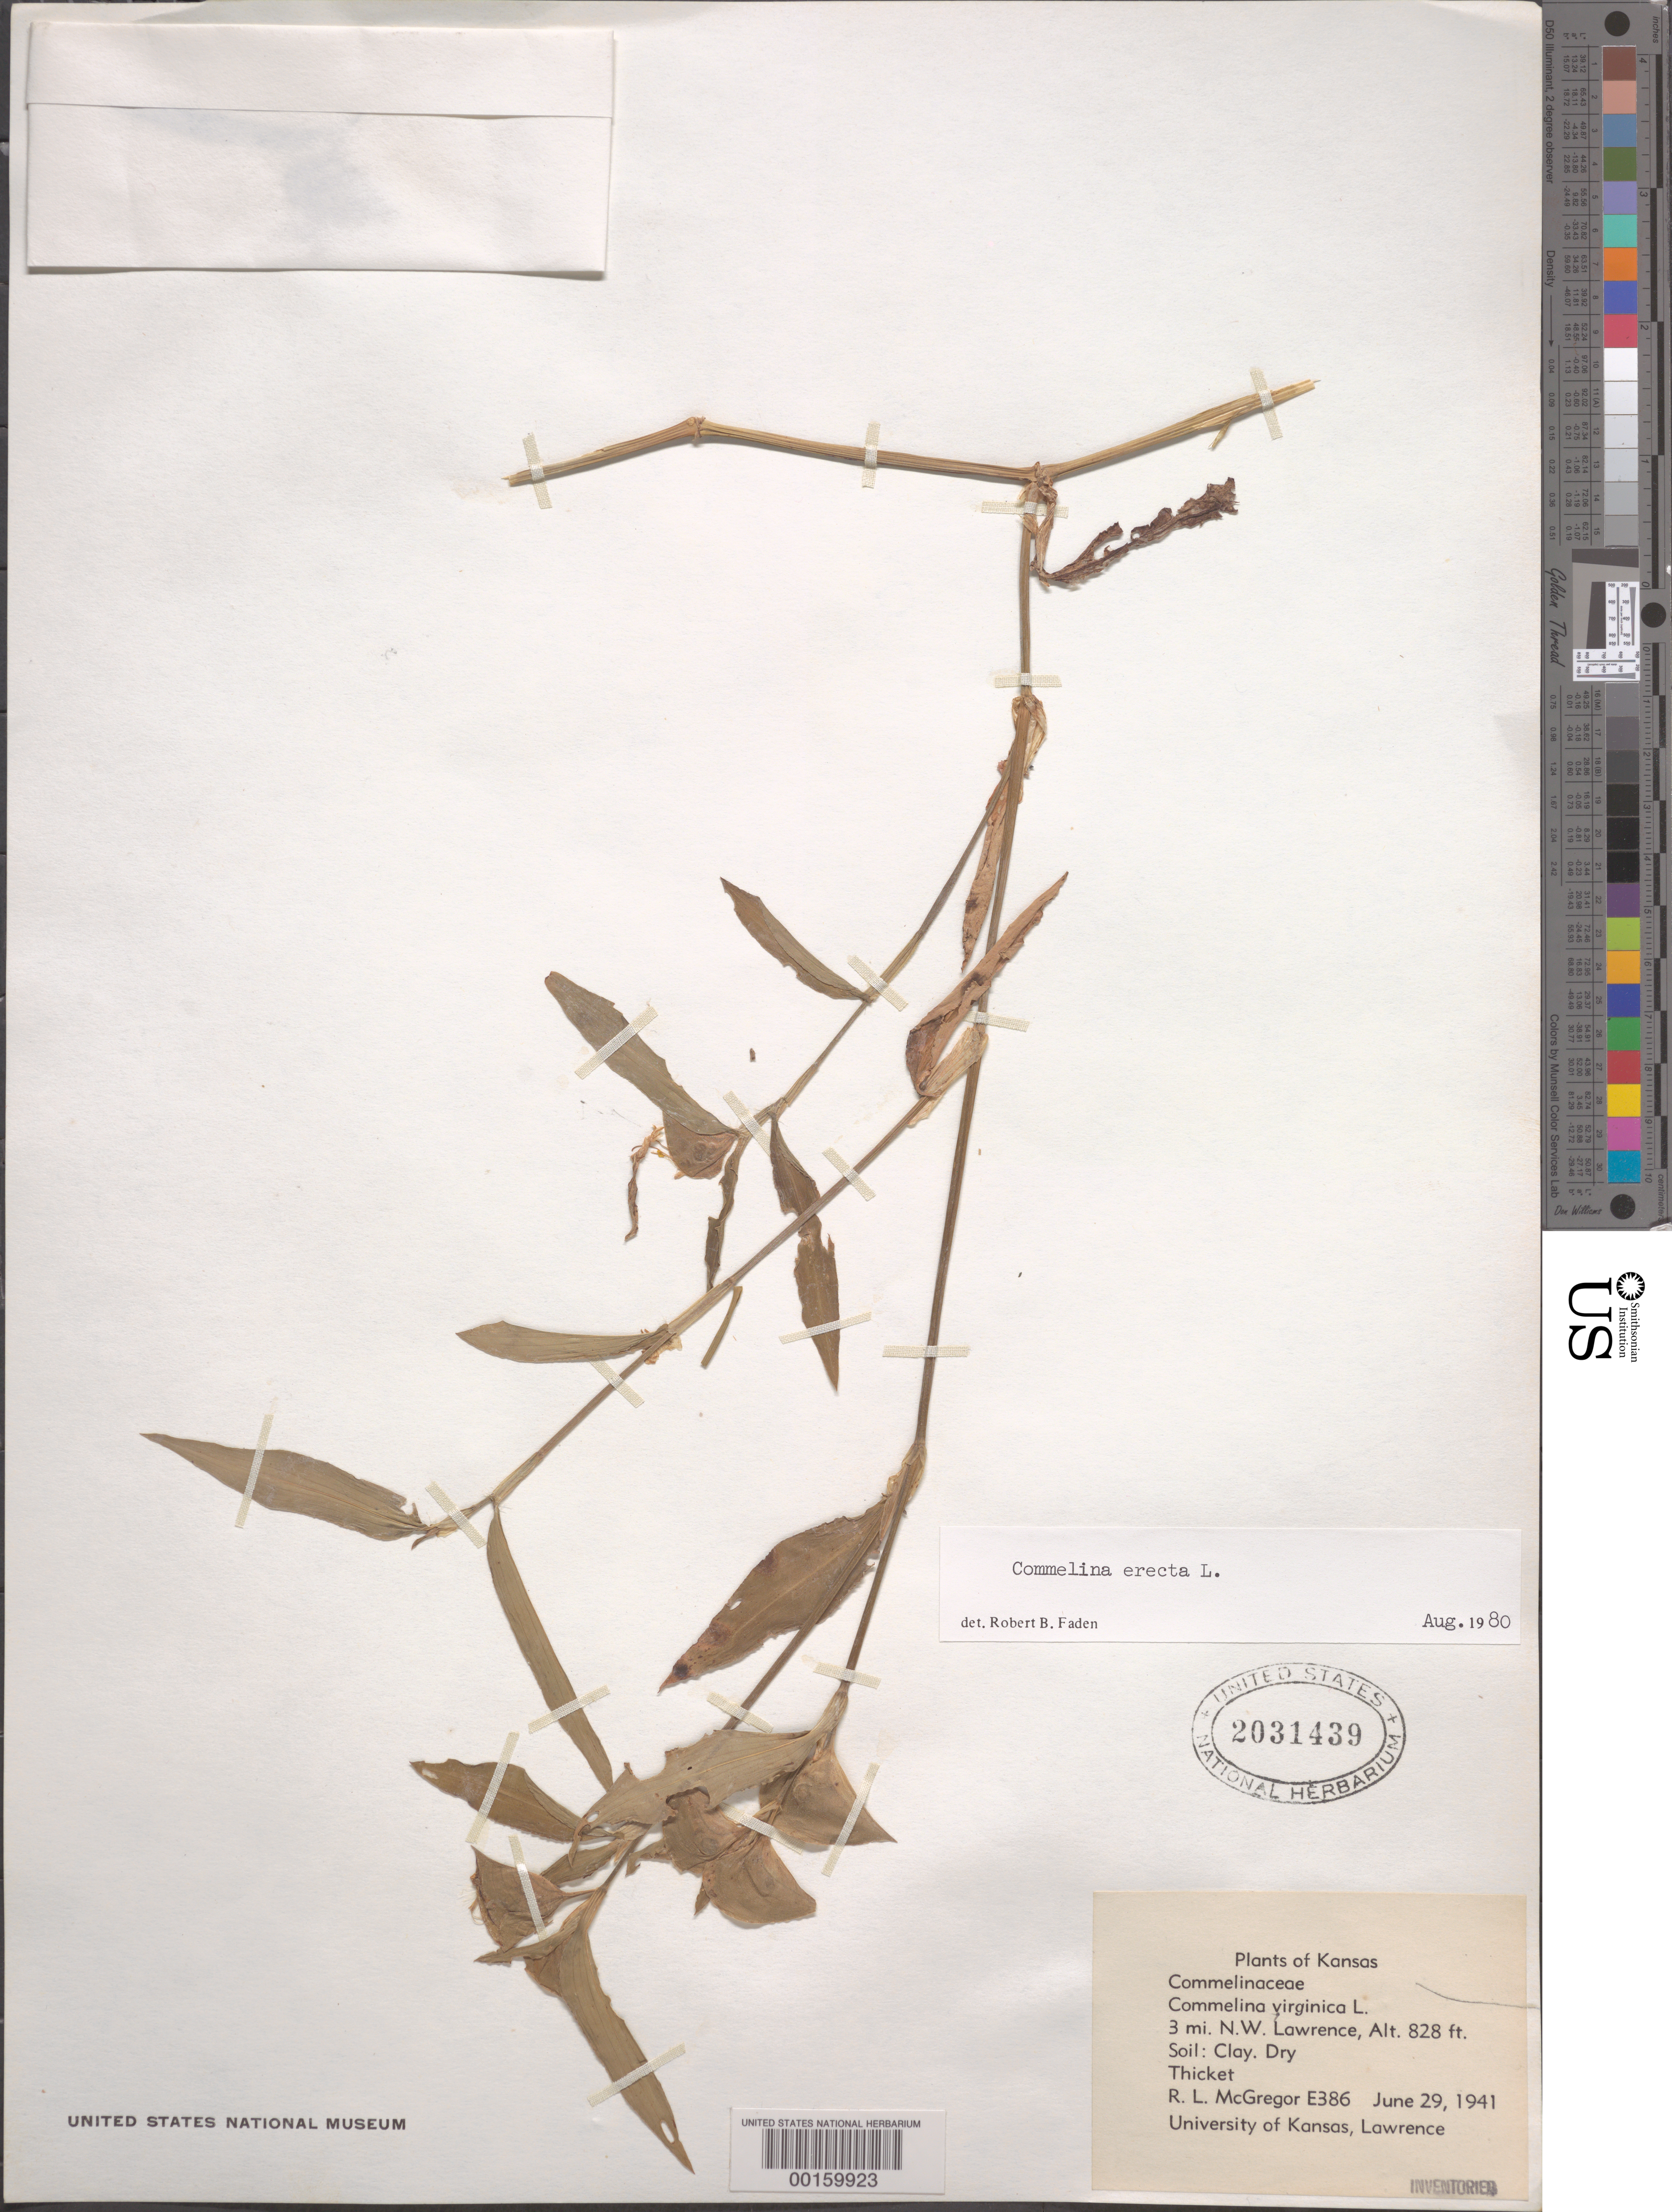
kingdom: Plantae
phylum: Tracheophyta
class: Liliopsida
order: Commelinales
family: Commelinaceae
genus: Commelina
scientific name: Commelina erecta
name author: L.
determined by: Faden, Robert B., (US), Smithsonian Institution - National Museum of Natural History (UNITED STATES)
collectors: R. L. McGregor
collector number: E386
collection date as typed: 29 Jun 1941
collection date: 1941-06-29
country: United States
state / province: Kansas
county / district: Douglas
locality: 3 mi. nw of lawrence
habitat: Thicket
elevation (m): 253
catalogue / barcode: US 2031439